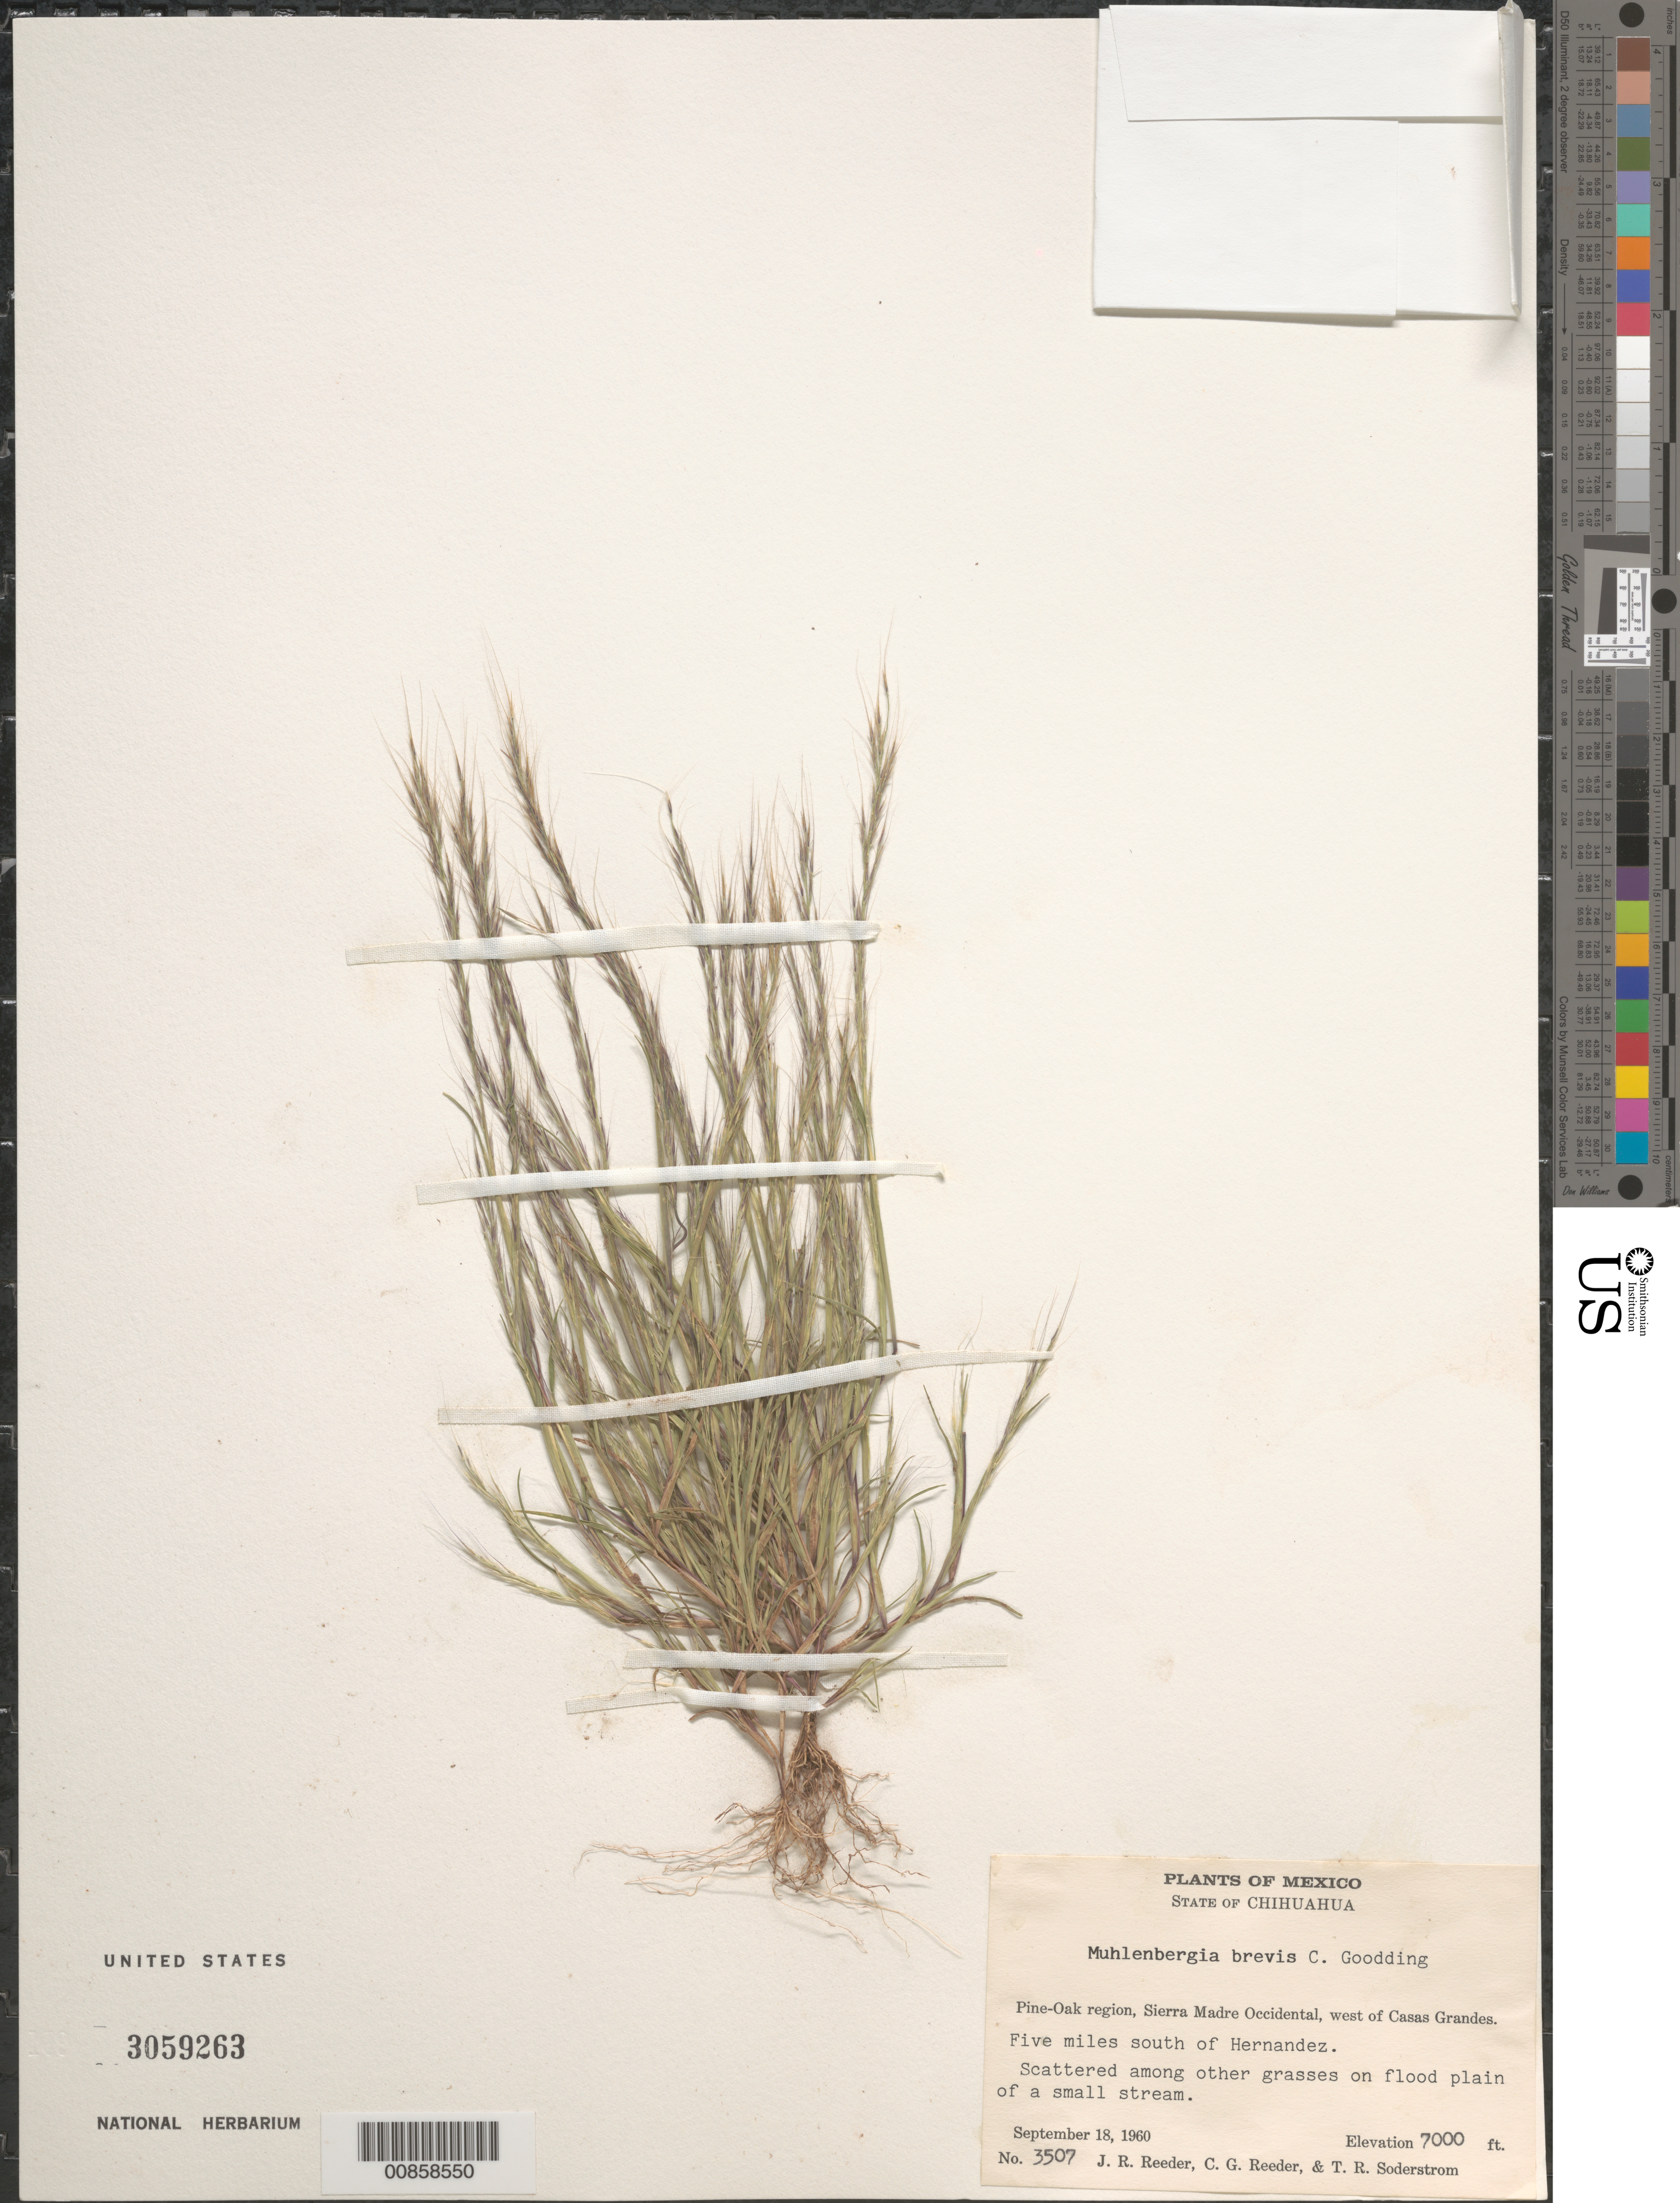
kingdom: Plantae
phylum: Tracheophyta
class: Liliopsida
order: Poales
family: Poaceae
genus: Muhlenbergia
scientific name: Muhlenbergia brevis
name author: C.O. Goodd.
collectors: J. R. Reeder & C. G. Reeder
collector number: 3507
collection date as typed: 18 Sep 1960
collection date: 1960-09-18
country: Mexico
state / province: Chihuahua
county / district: Casas Grandes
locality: W of Casas Grandes, 5 mi S of Hernández, mpio. Casas Grandes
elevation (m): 2200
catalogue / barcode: US 3059263